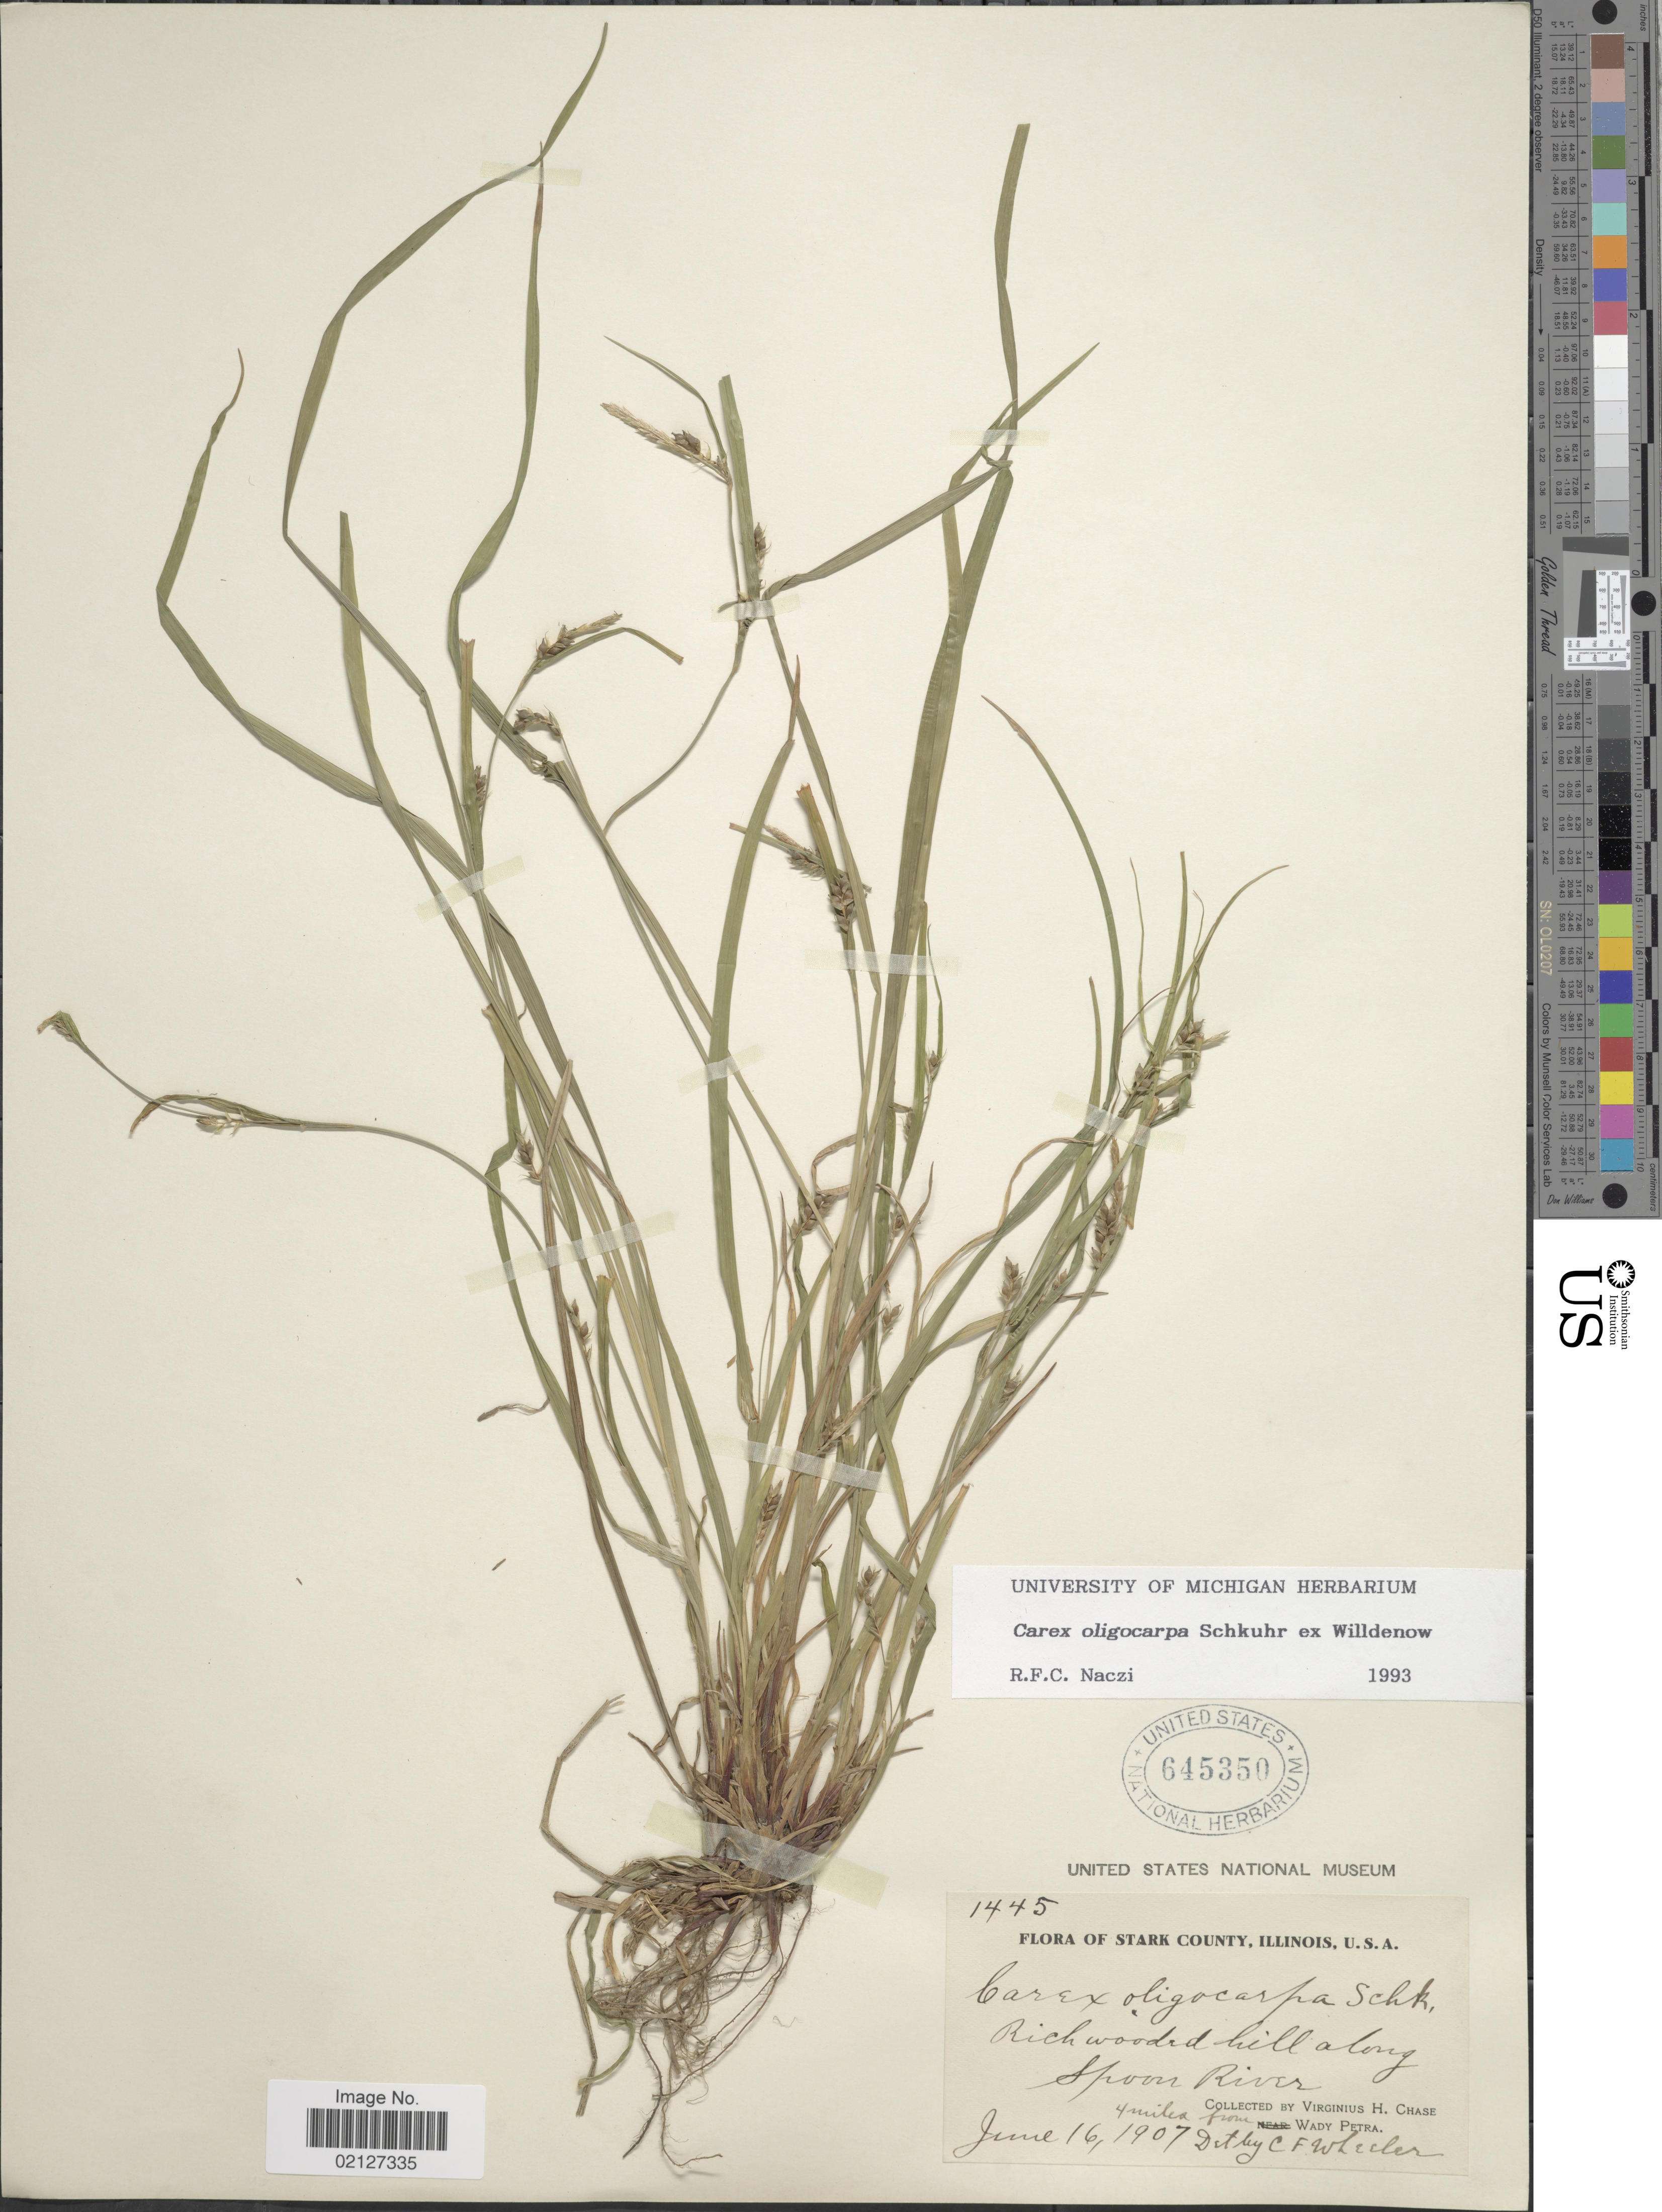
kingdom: Plantae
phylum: Tracheophyta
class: Liliopsida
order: Poales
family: Cyperaceae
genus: Carex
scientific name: Carex oligocarpa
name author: Willd.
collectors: V. H. Chase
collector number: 1445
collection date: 1907-06-16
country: United States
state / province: Illinois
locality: Stark County, along Spoon River, 4 miles from Wady Petra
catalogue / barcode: US 645350